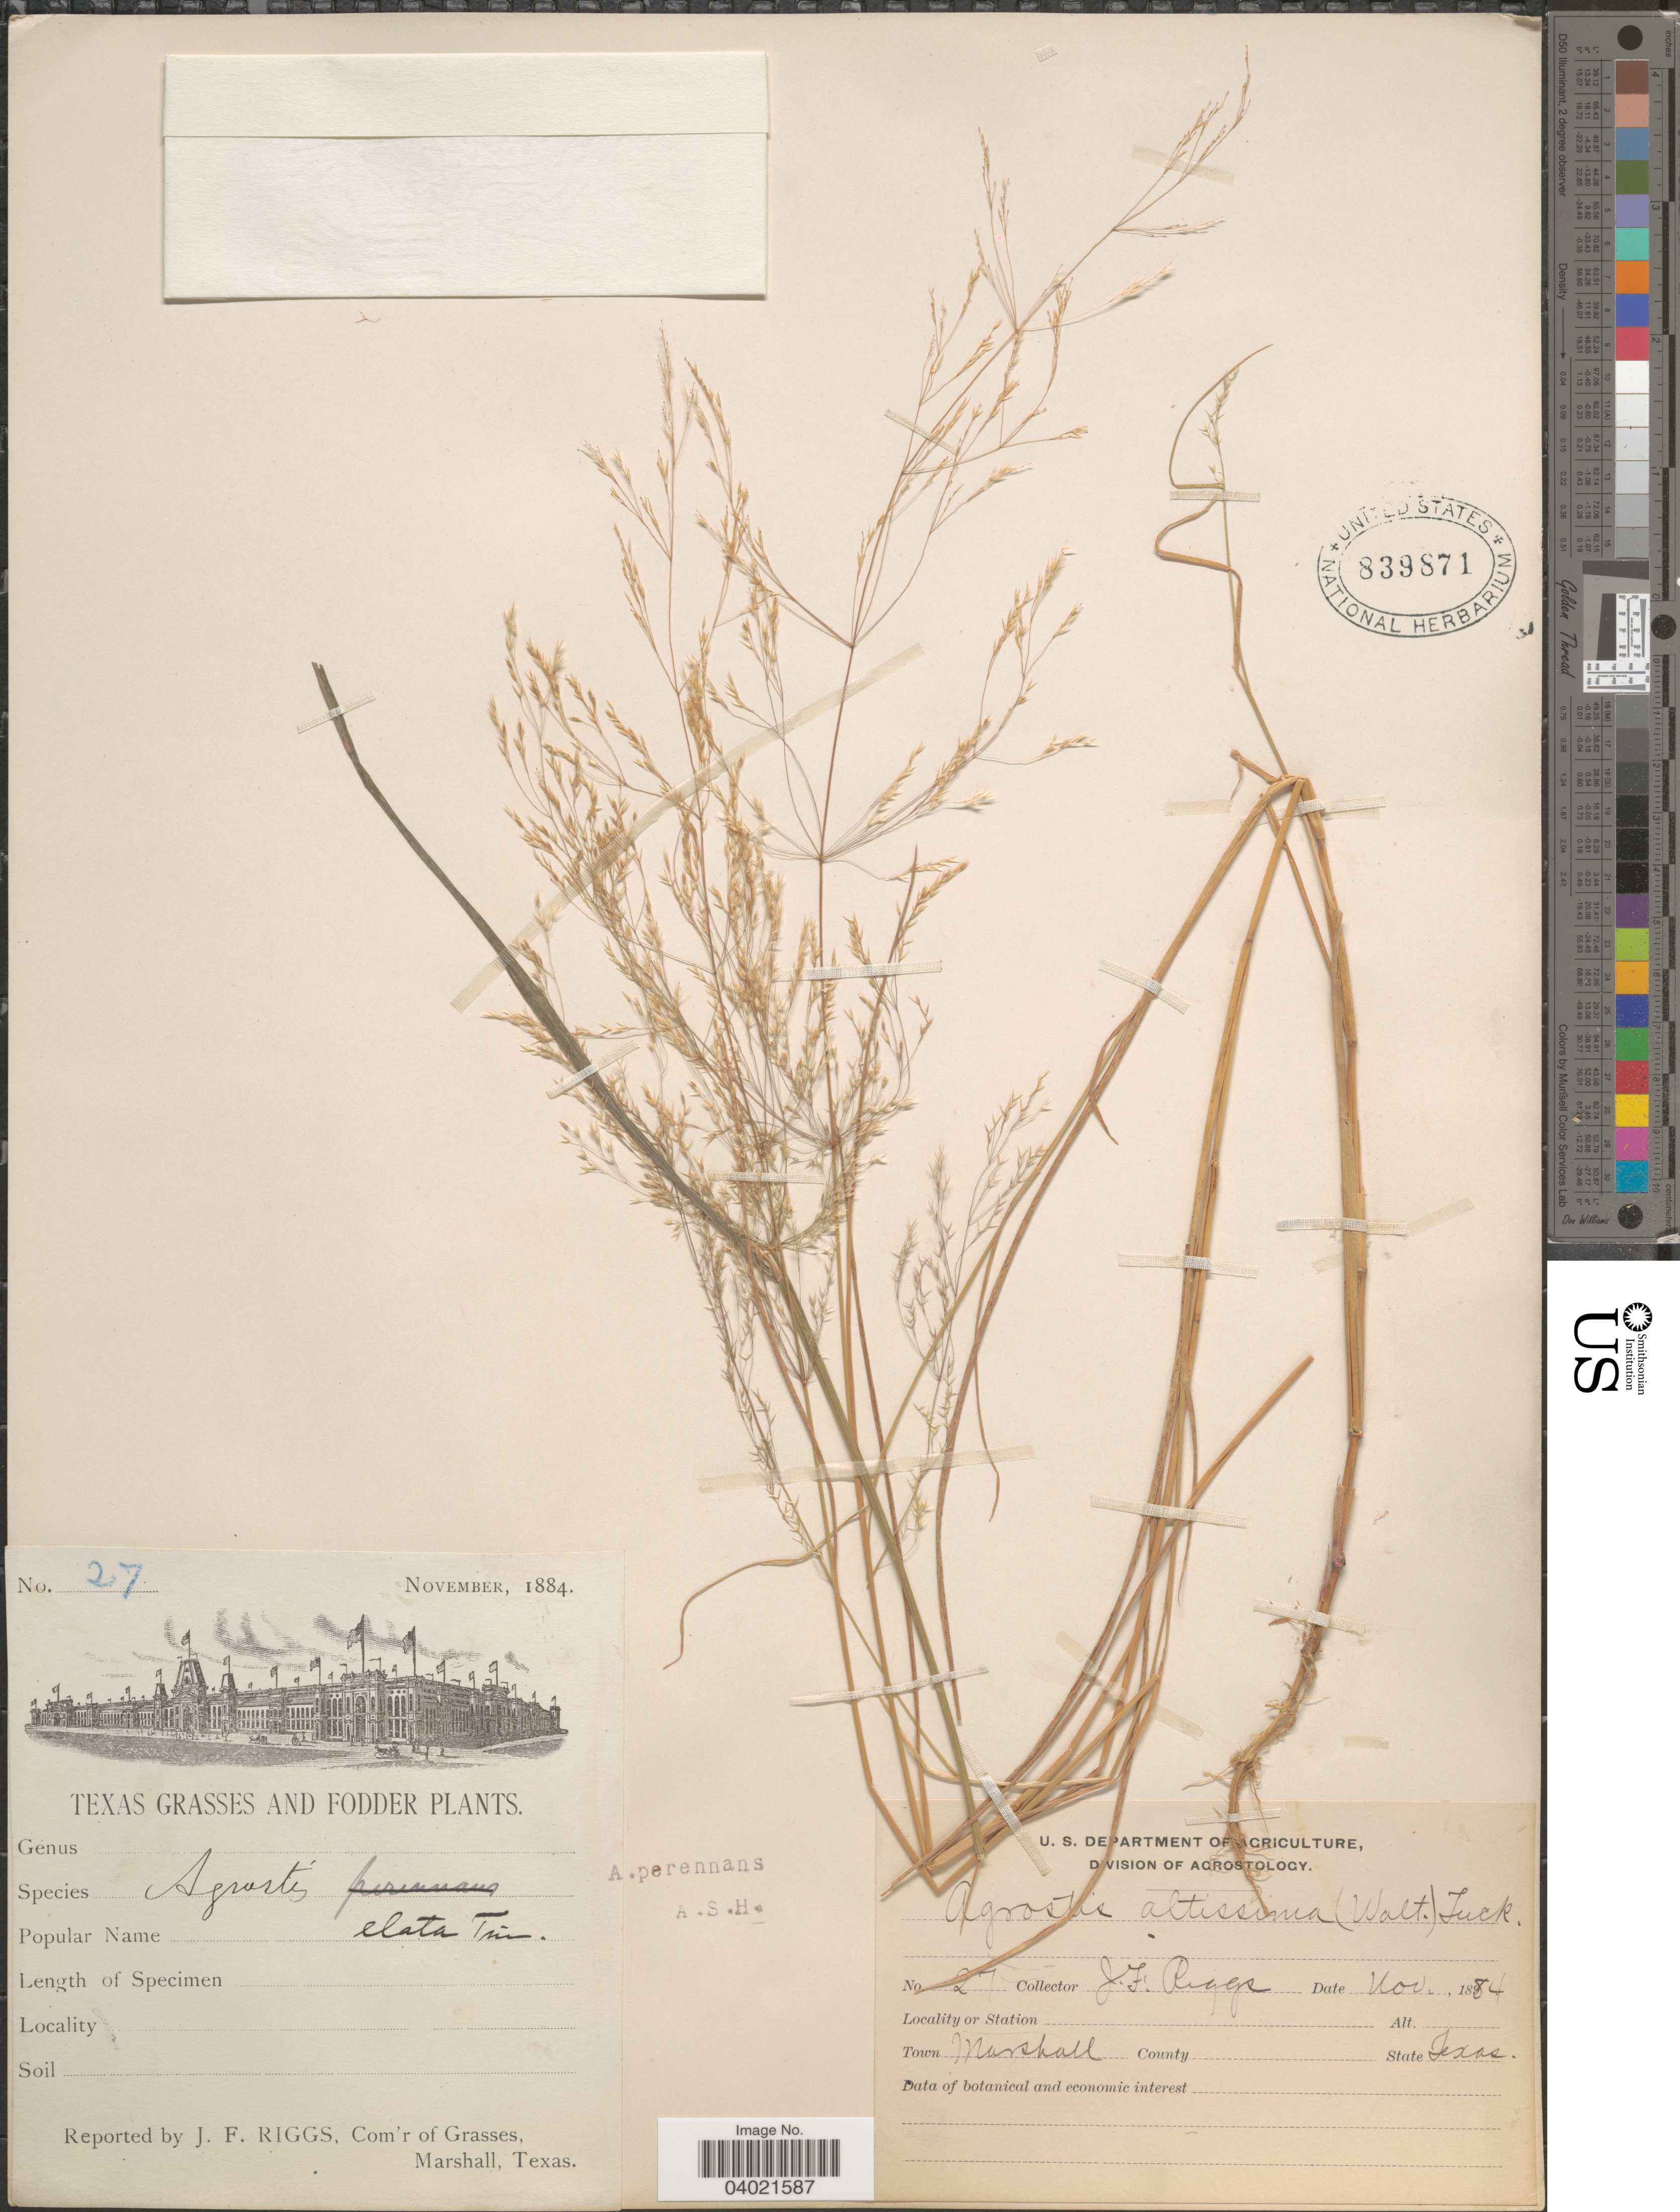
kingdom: Plantae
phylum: Tracheophyta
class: Liliopsida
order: Poales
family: Poaceae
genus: Agrostis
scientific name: Agrostis perennans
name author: (Walter) Tuck.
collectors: J. Riggs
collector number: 27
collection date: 1884-11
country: United States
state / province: Texas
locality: Town Marshall.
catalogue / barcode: US 839871